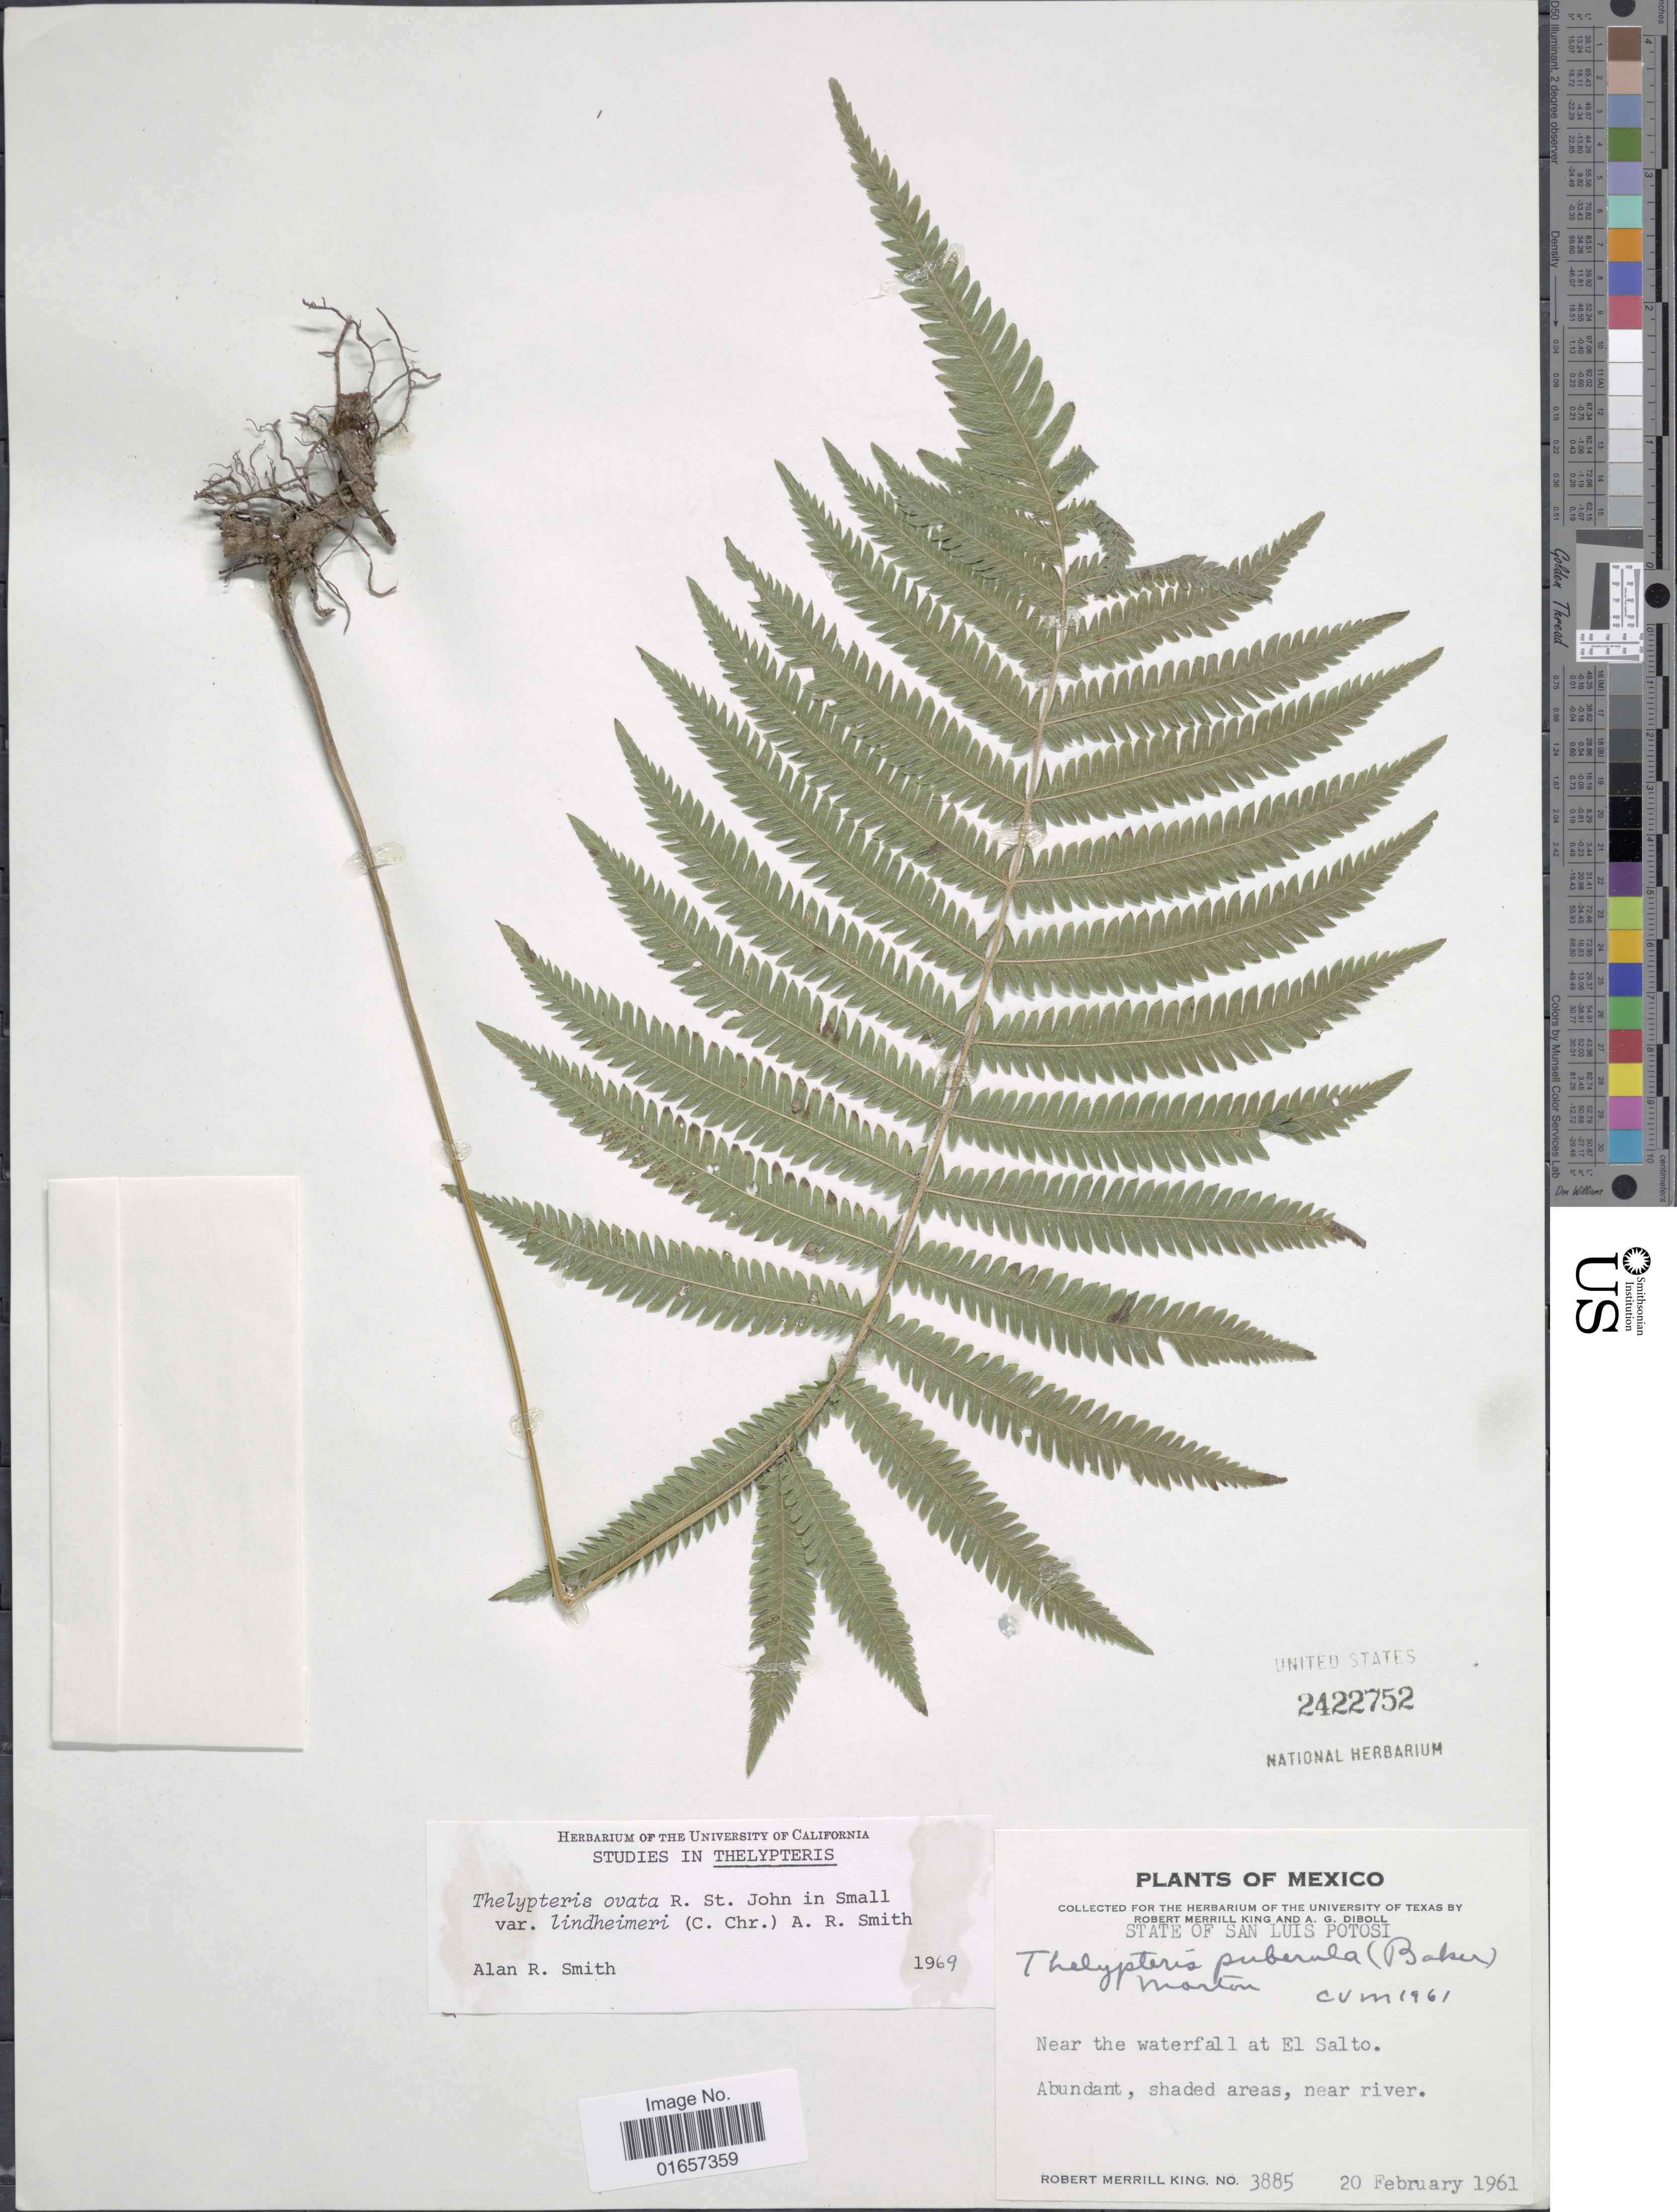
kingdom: Plantae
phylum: Tracheophyta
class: Polypodiopsida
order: Polypodiales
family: Thelypteridaceae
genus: Christella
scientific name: Christella ovata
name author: (R.P. St. John) Á. Löve & D. Löve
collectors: R. M. King & A. Diboll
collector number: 3885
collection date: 1961-02-20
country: Mexico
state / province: San Luis Potosí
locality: Mexico, near the waterfall at El Salto, abundant, partial shade areas, near river. San Luis Potosí.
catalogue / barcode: US 2422752